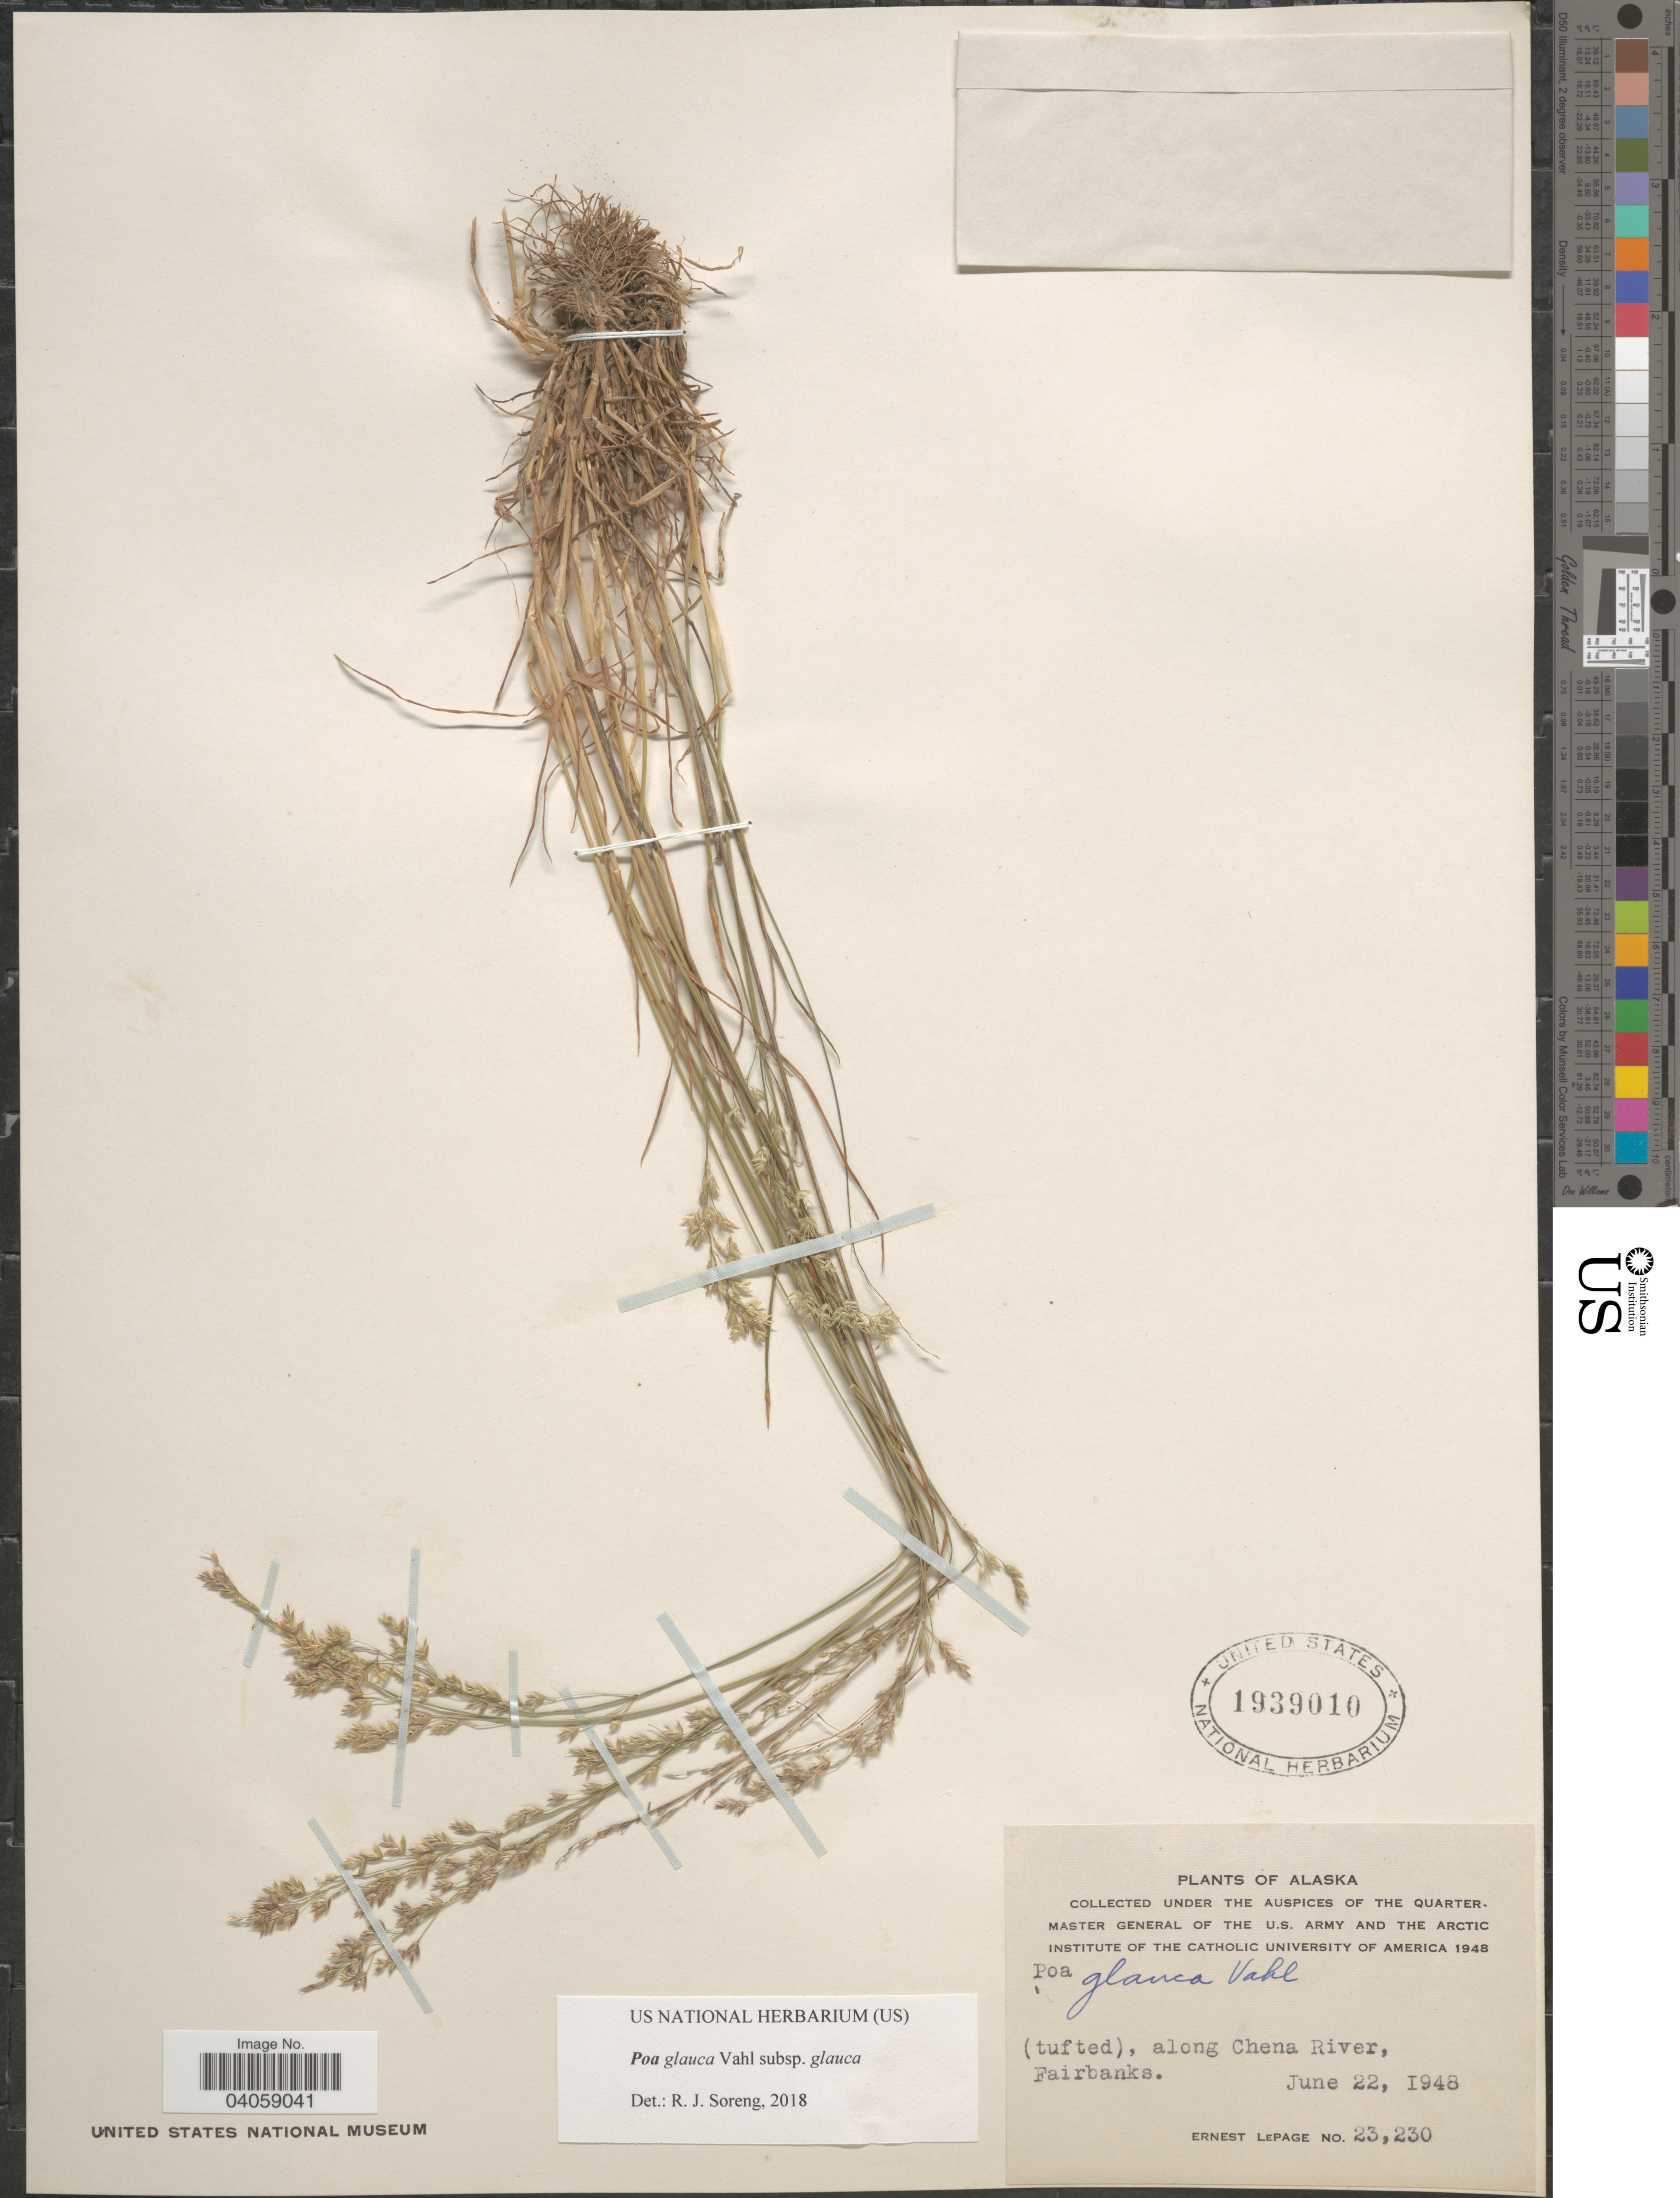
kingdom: Plantae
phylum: Tracheophyta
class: Liliopsida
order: Poales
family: Poaceae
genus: Poa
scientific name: Poa glauca subsp. glauca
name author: Vahl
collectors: E. Lepage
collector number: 23230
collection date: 1948-06-22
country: United States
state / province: Alaska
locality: along Chena River, Fairbanks.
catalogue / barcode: US 1939010